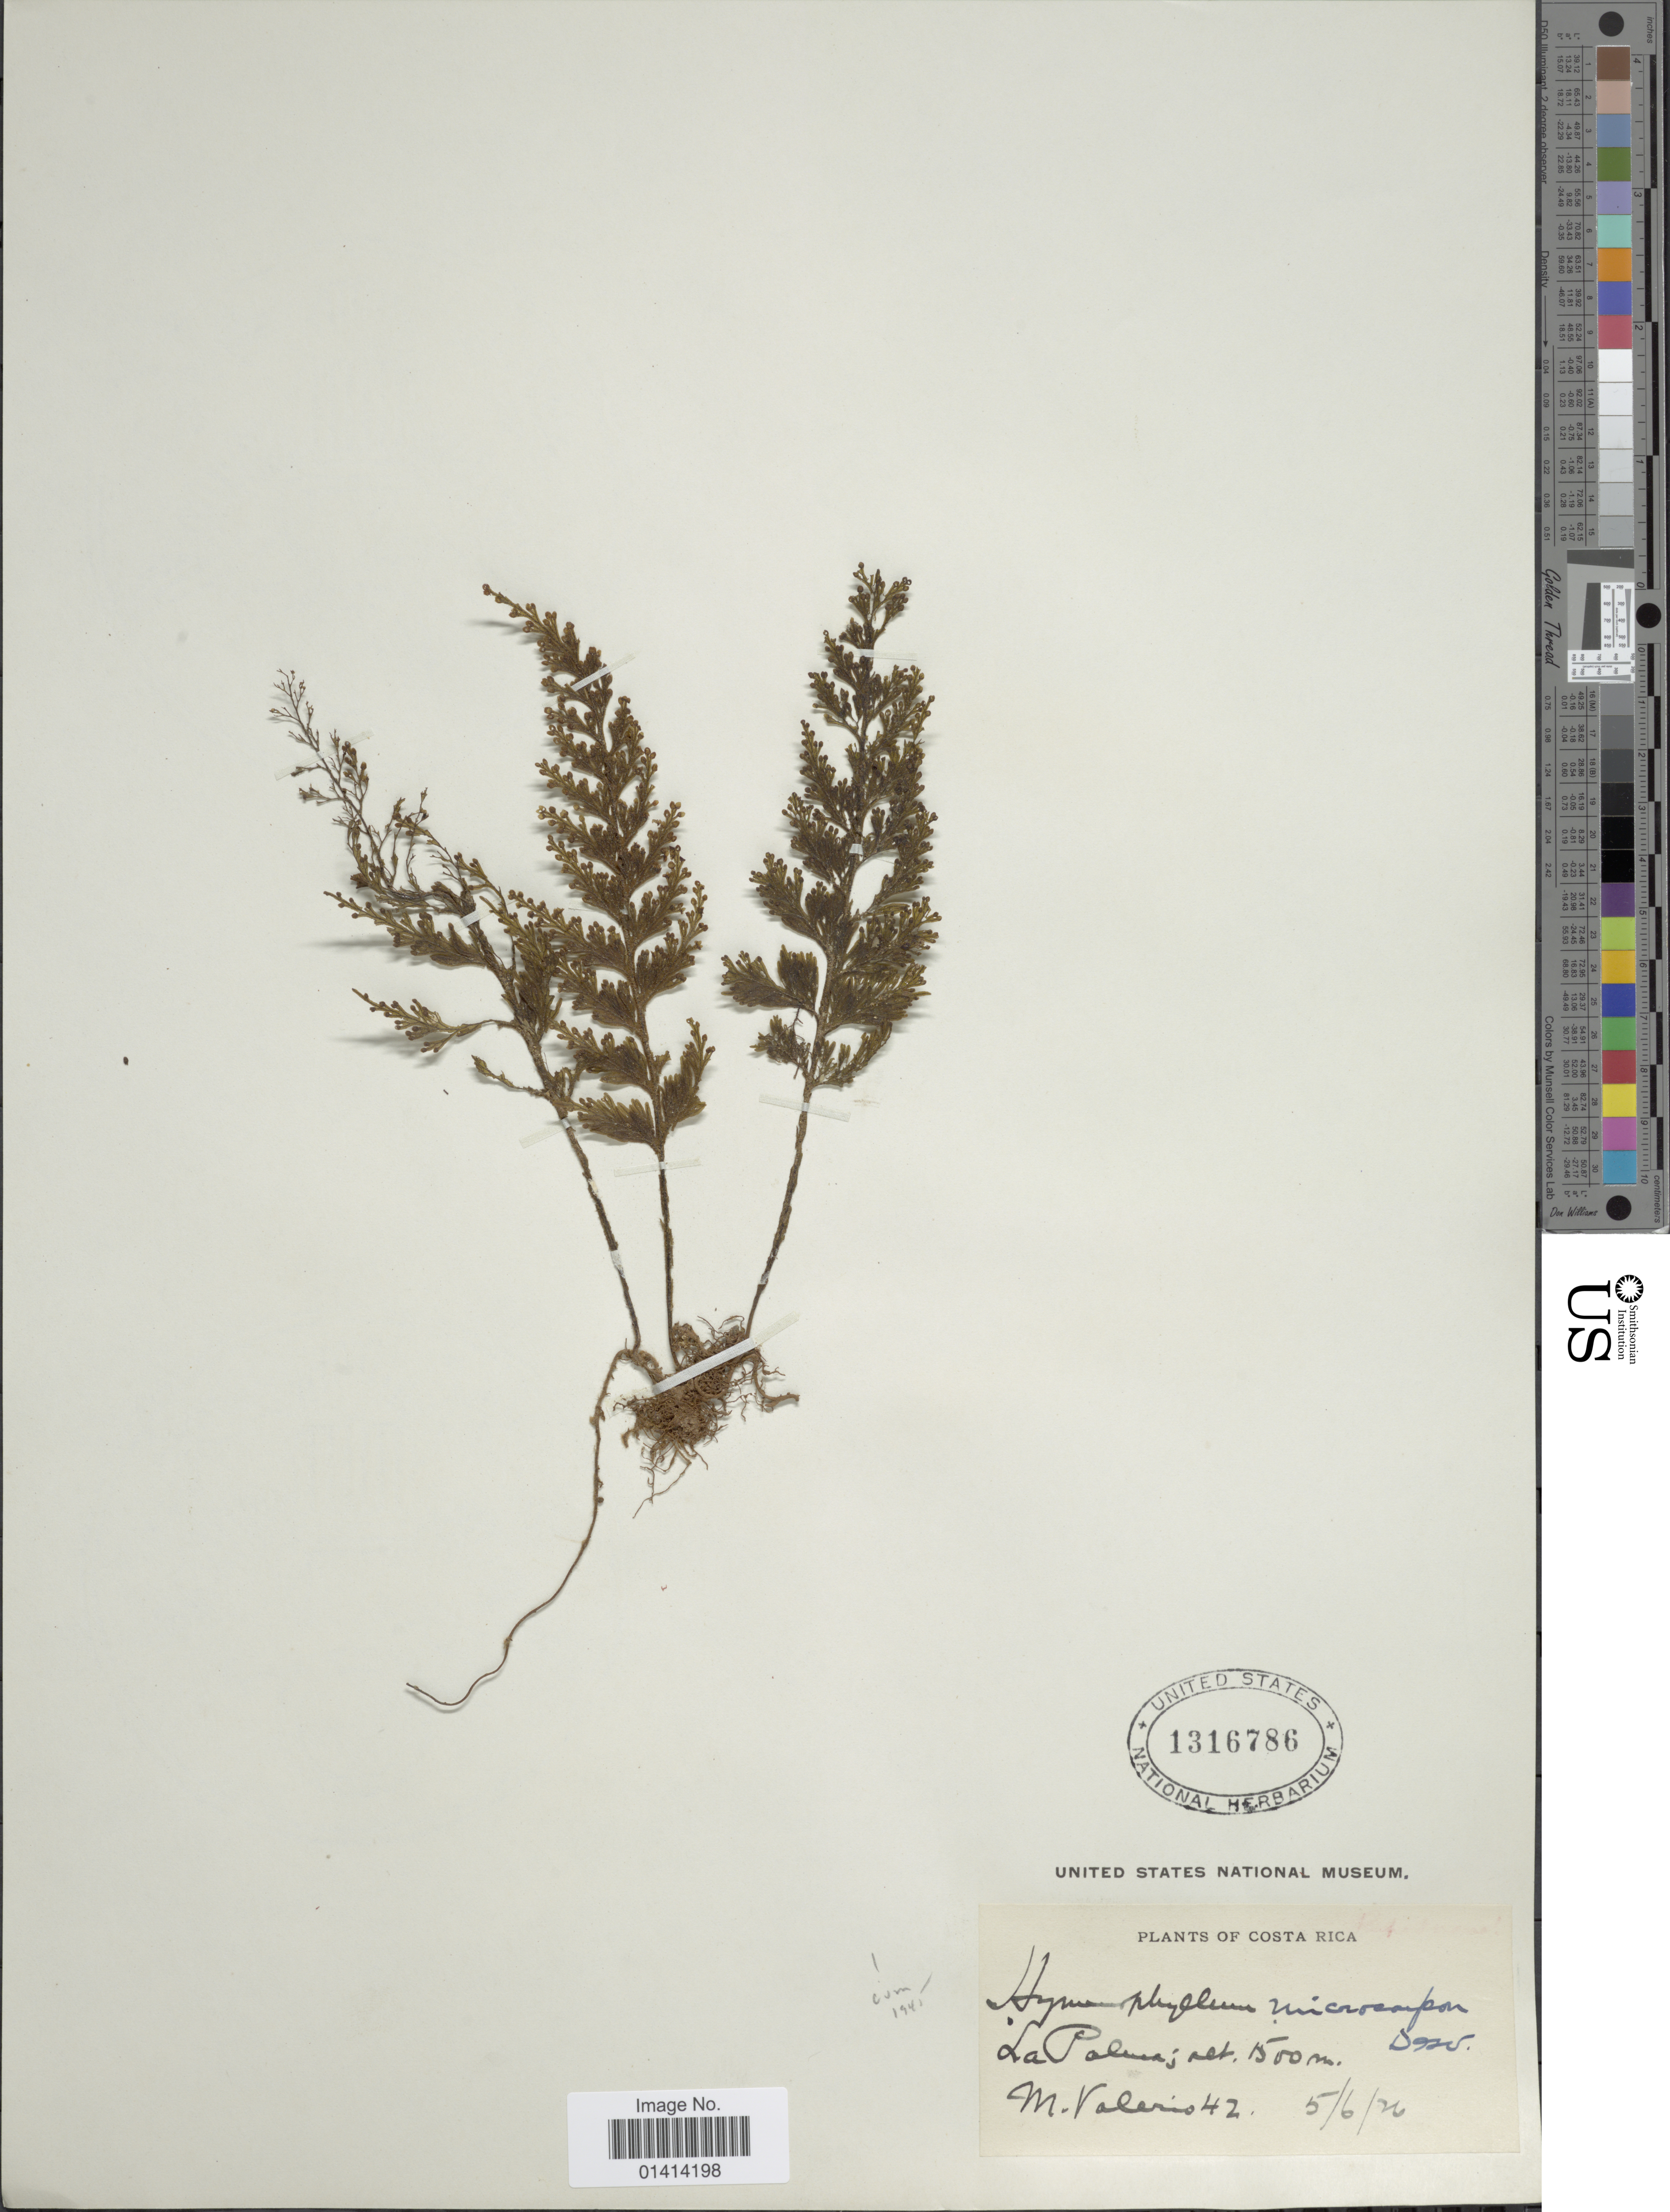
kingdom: Plantae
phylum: Tracheophyta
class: Polypodiopsida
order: Hymenophyllales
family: Hymenophyllaceae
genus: Hymenophyllum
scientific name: Hymenophyllum microcarpum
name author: (Desv.) Lellinger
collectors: M. Valerio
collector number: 42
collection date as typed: Transcribed d/m/y: 5/6/26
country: Costa Rica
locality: La Palma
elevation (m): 1500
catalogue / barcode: US 1316786